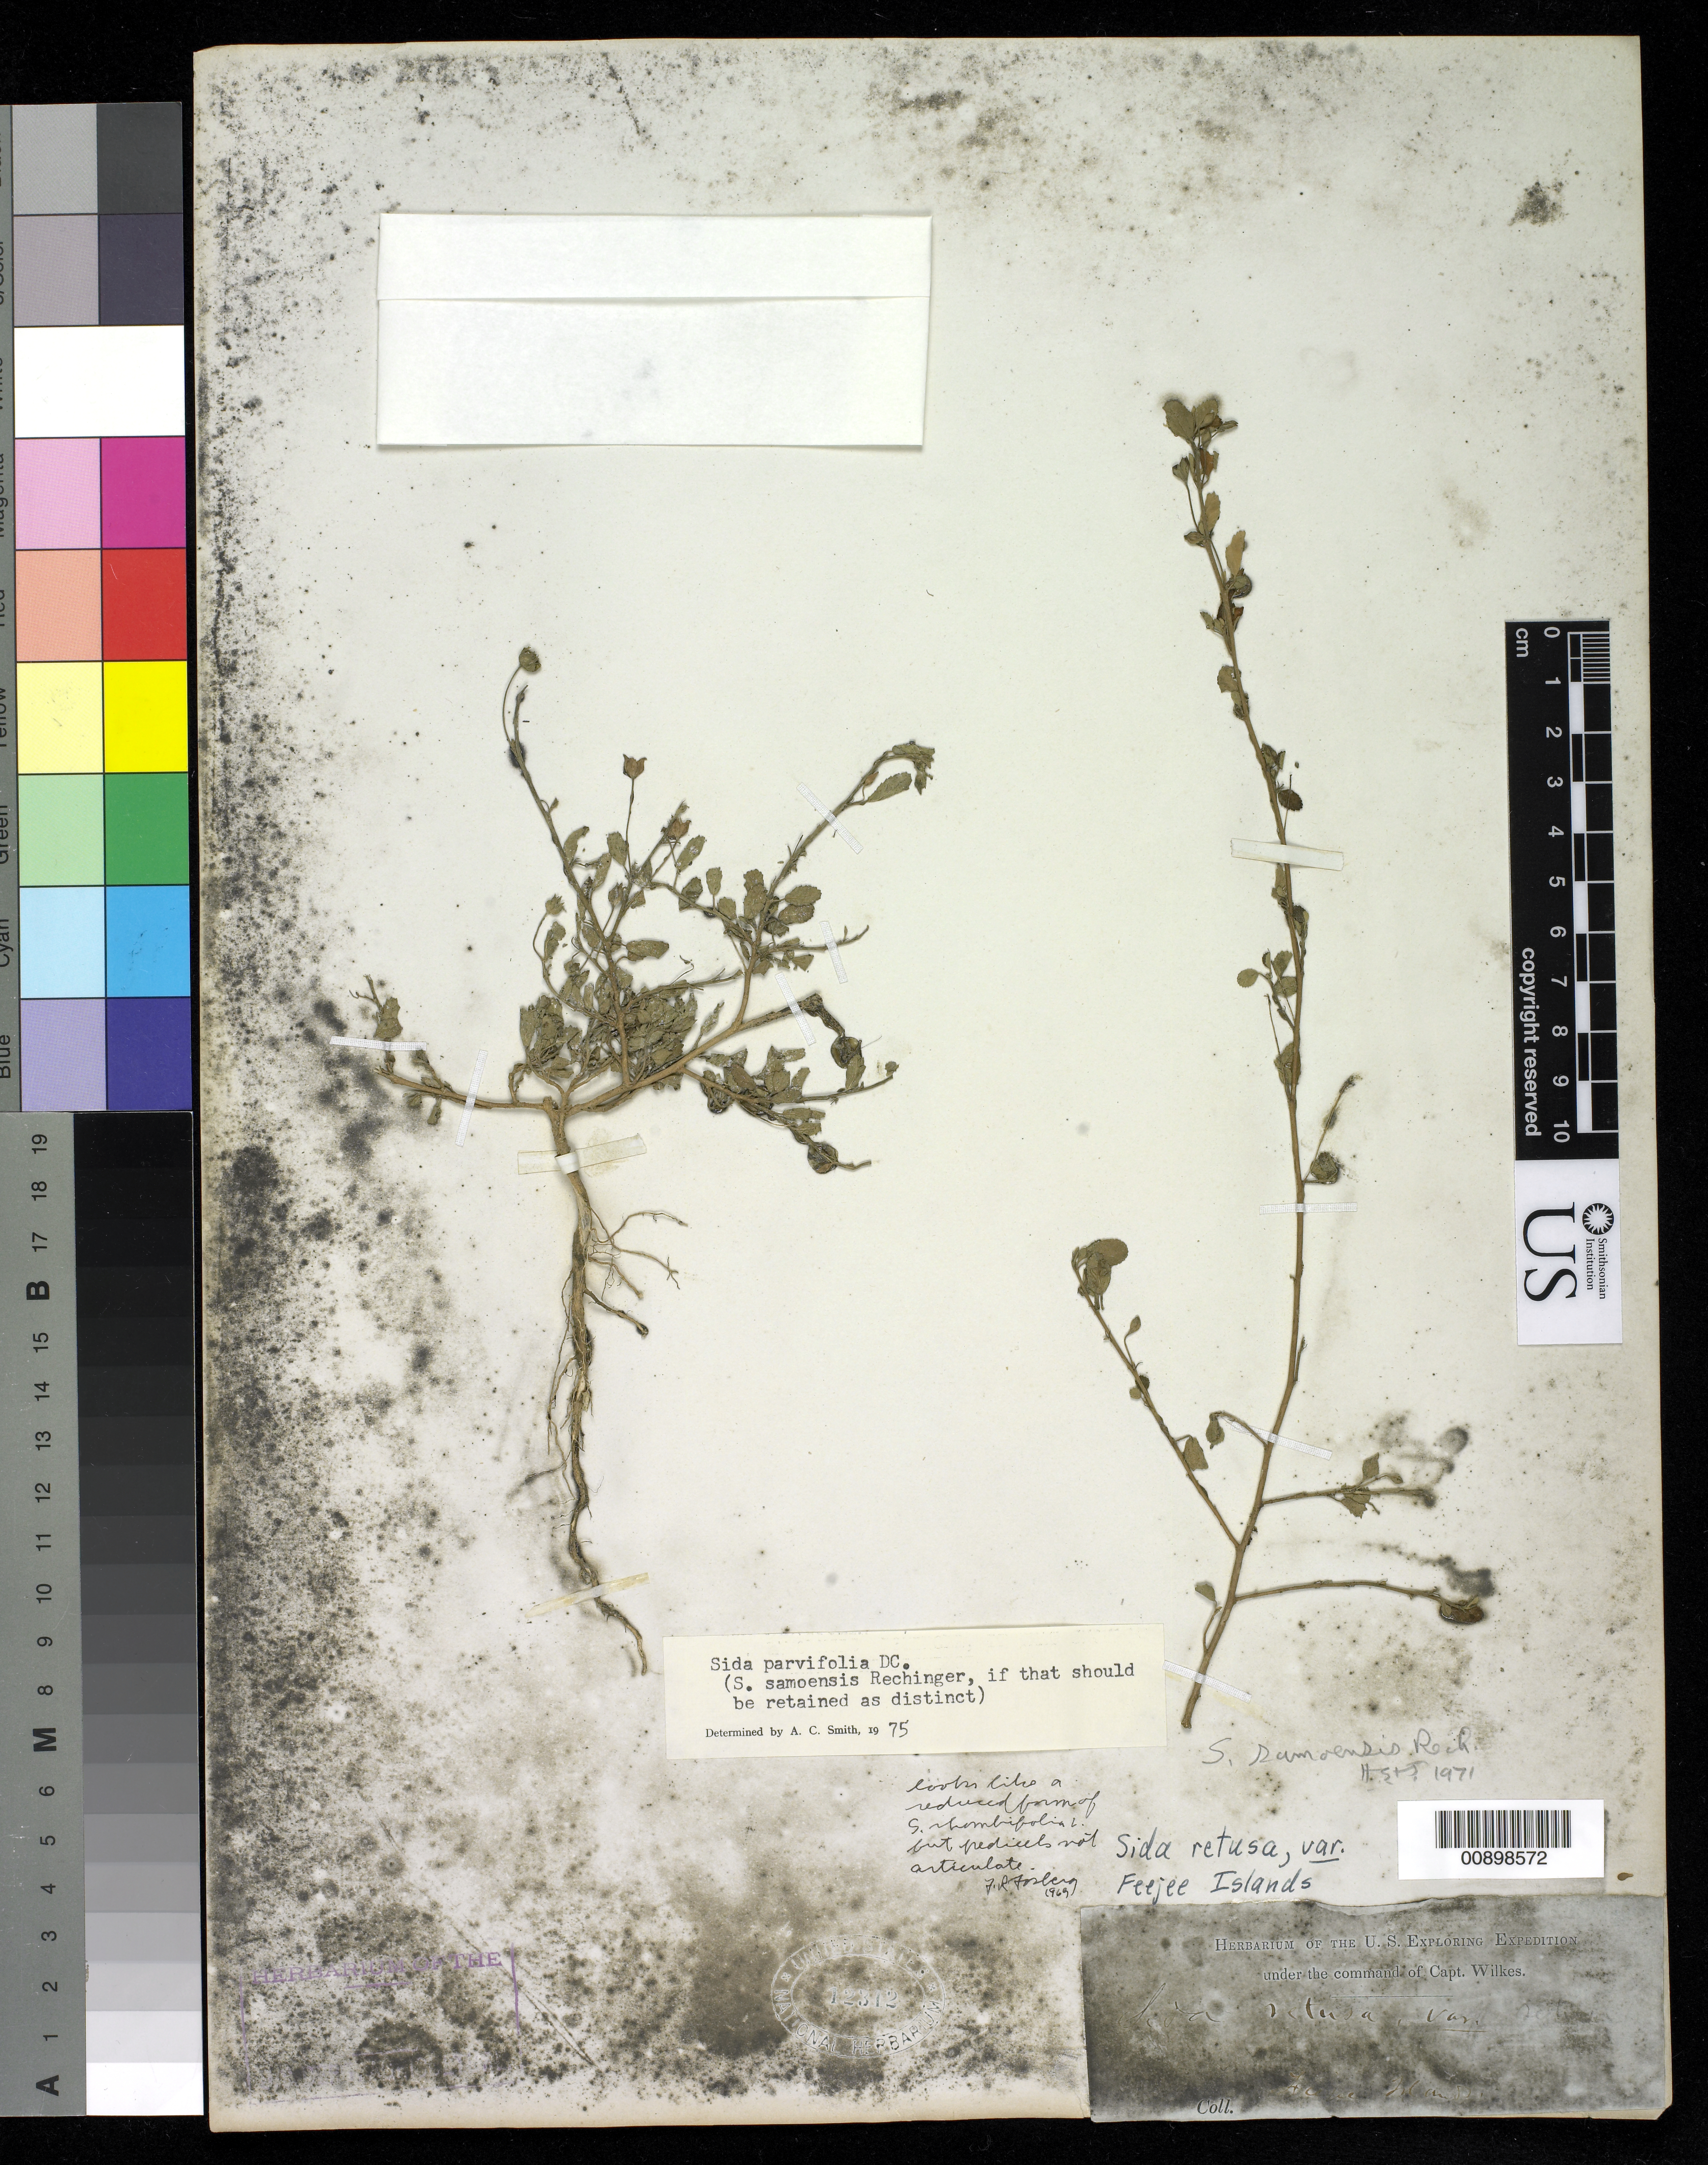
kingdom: Plantae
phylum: Tracheophyta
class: Magnoliopsida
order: Malvales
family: Malvaceae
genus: Sida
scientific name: Sida parvifolia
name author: DC.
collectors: Wilkes Explor. Exped.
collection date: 1838/1842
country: Fiji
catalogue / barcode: US 12312